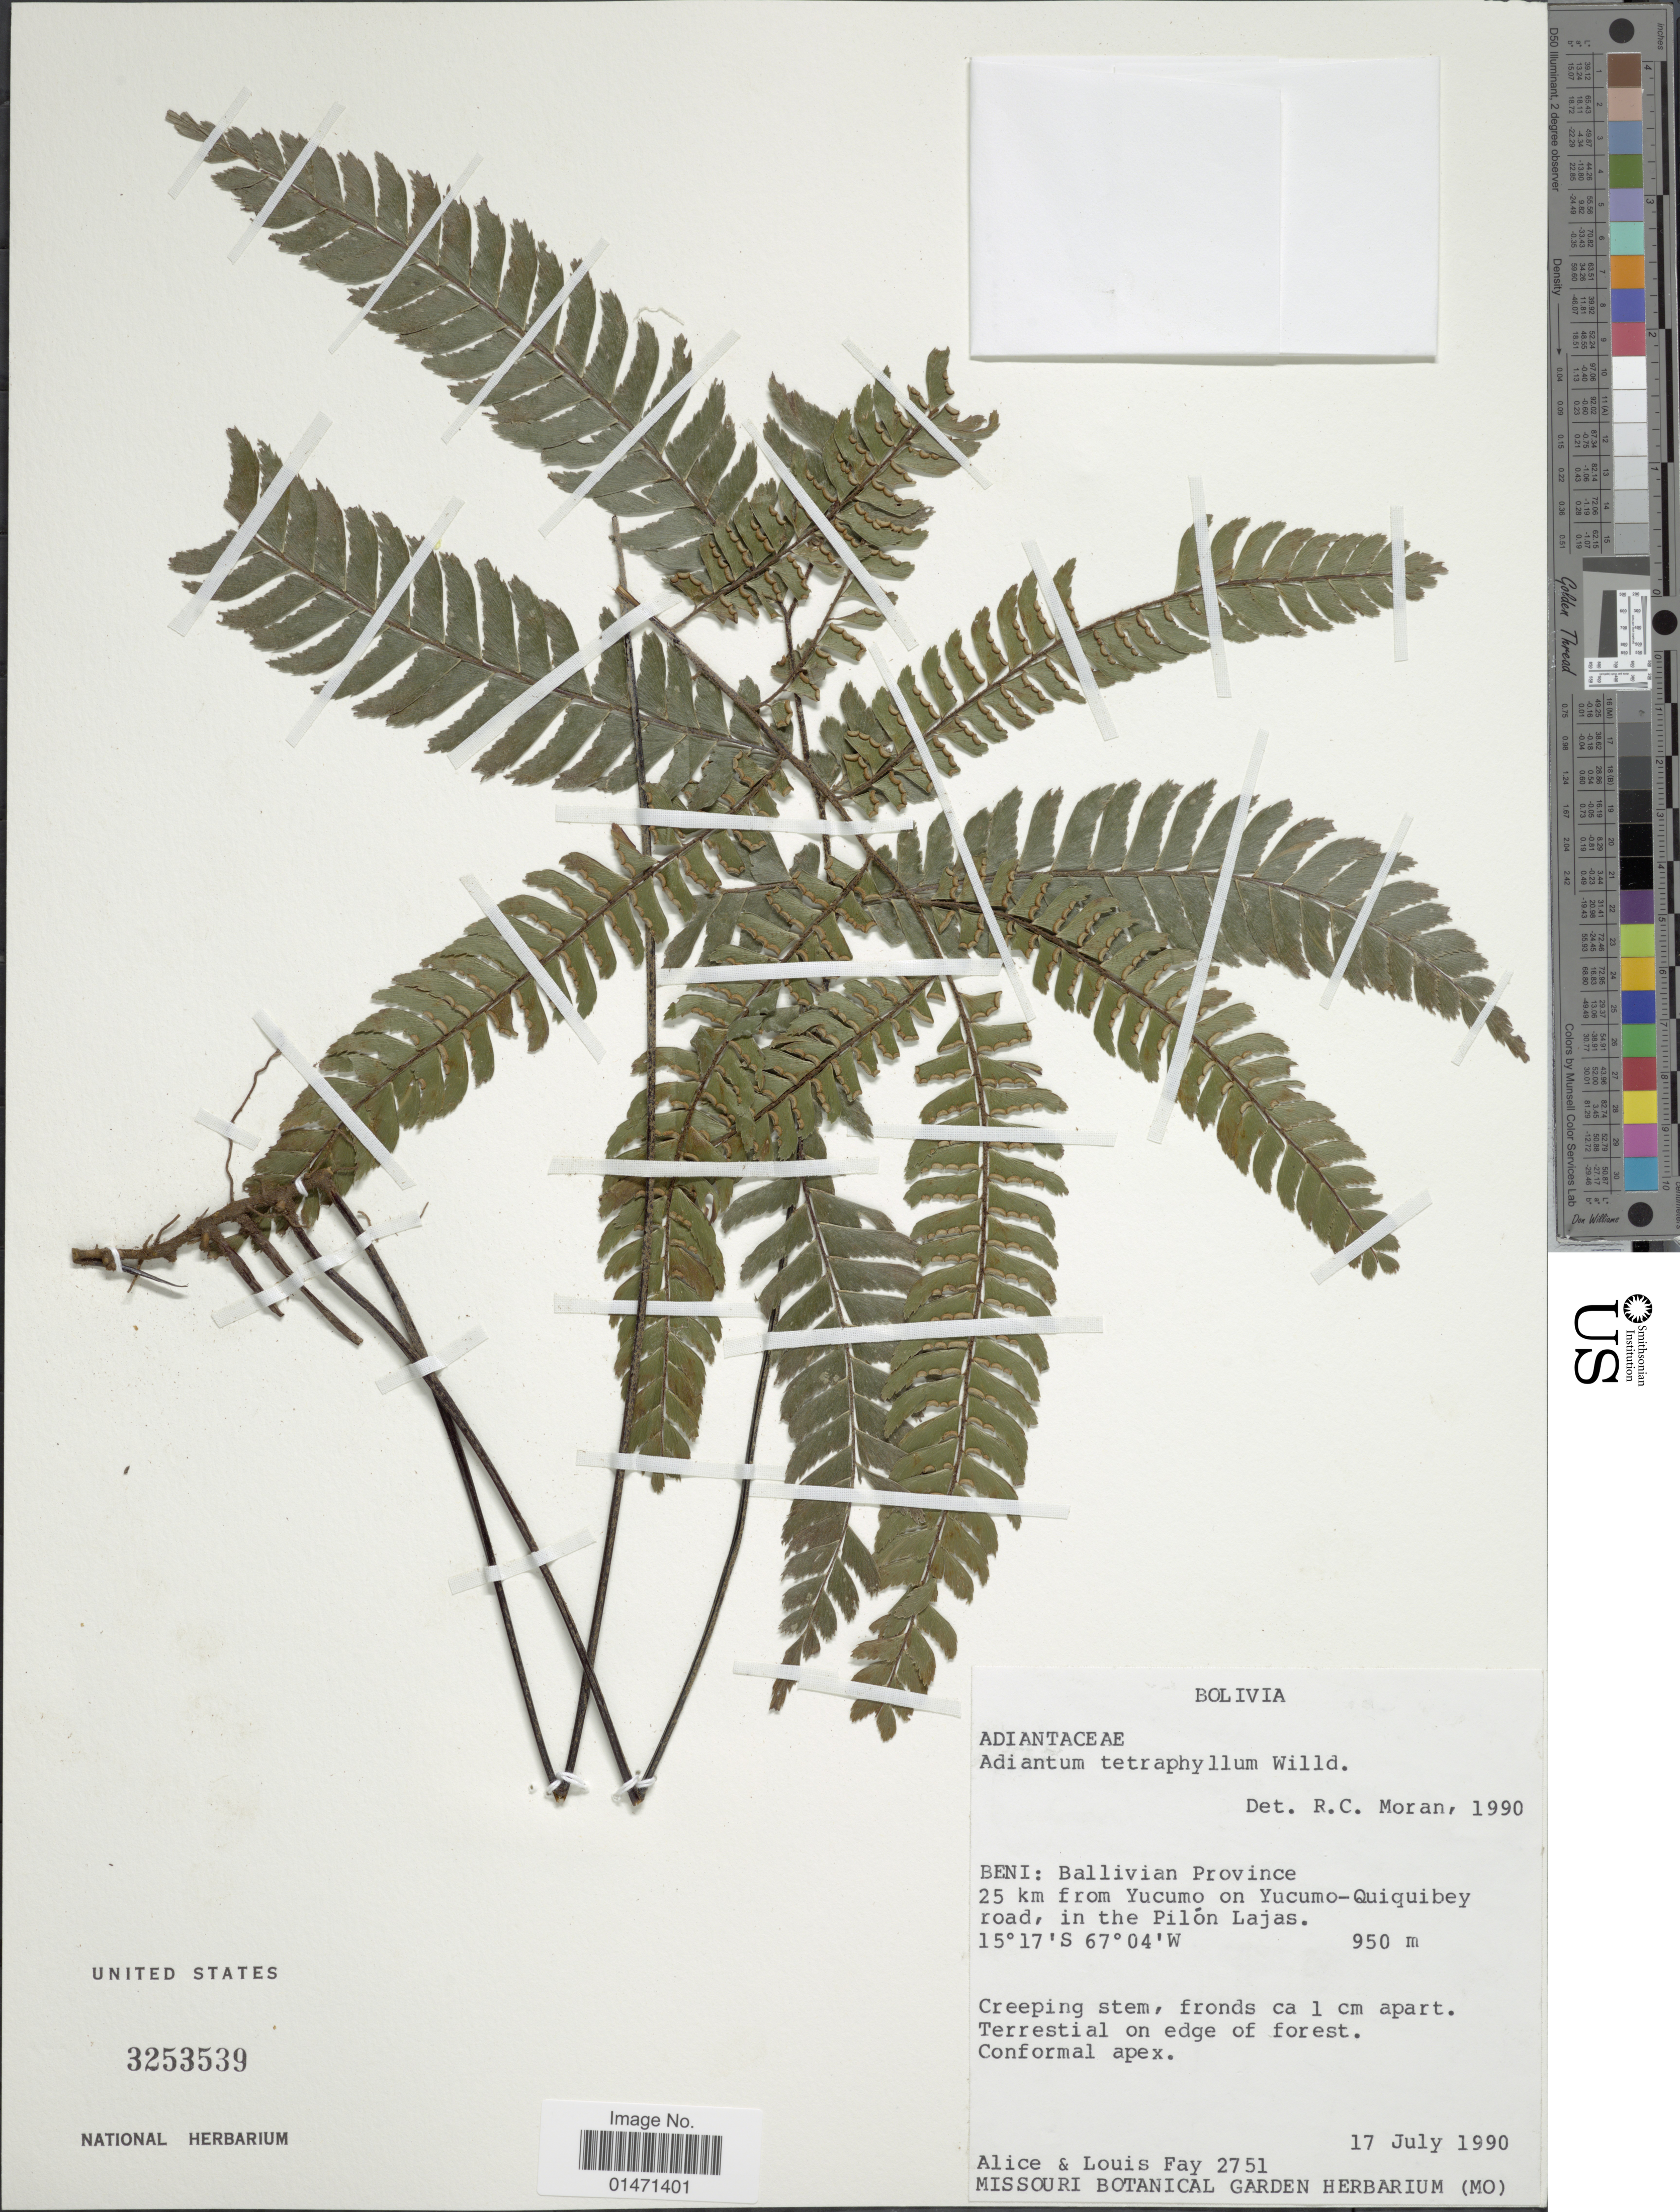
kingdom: Plantae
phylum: Tracheophyta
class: Polypodiopsida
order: Polypodiales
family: Pteridaceae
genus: Adiantum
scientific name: Adiantum rondonii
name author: A. Samp.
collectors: A. Fay & L. Fay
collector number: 2751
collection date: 1990-07-17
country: Bolivia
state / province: Beni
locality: Bolivia, Beni: Ballivian Province 25km from Yucumo on Yucumo-Quiquibey road, in the Pilon Lajas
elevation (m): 950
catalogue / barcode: US 3253539